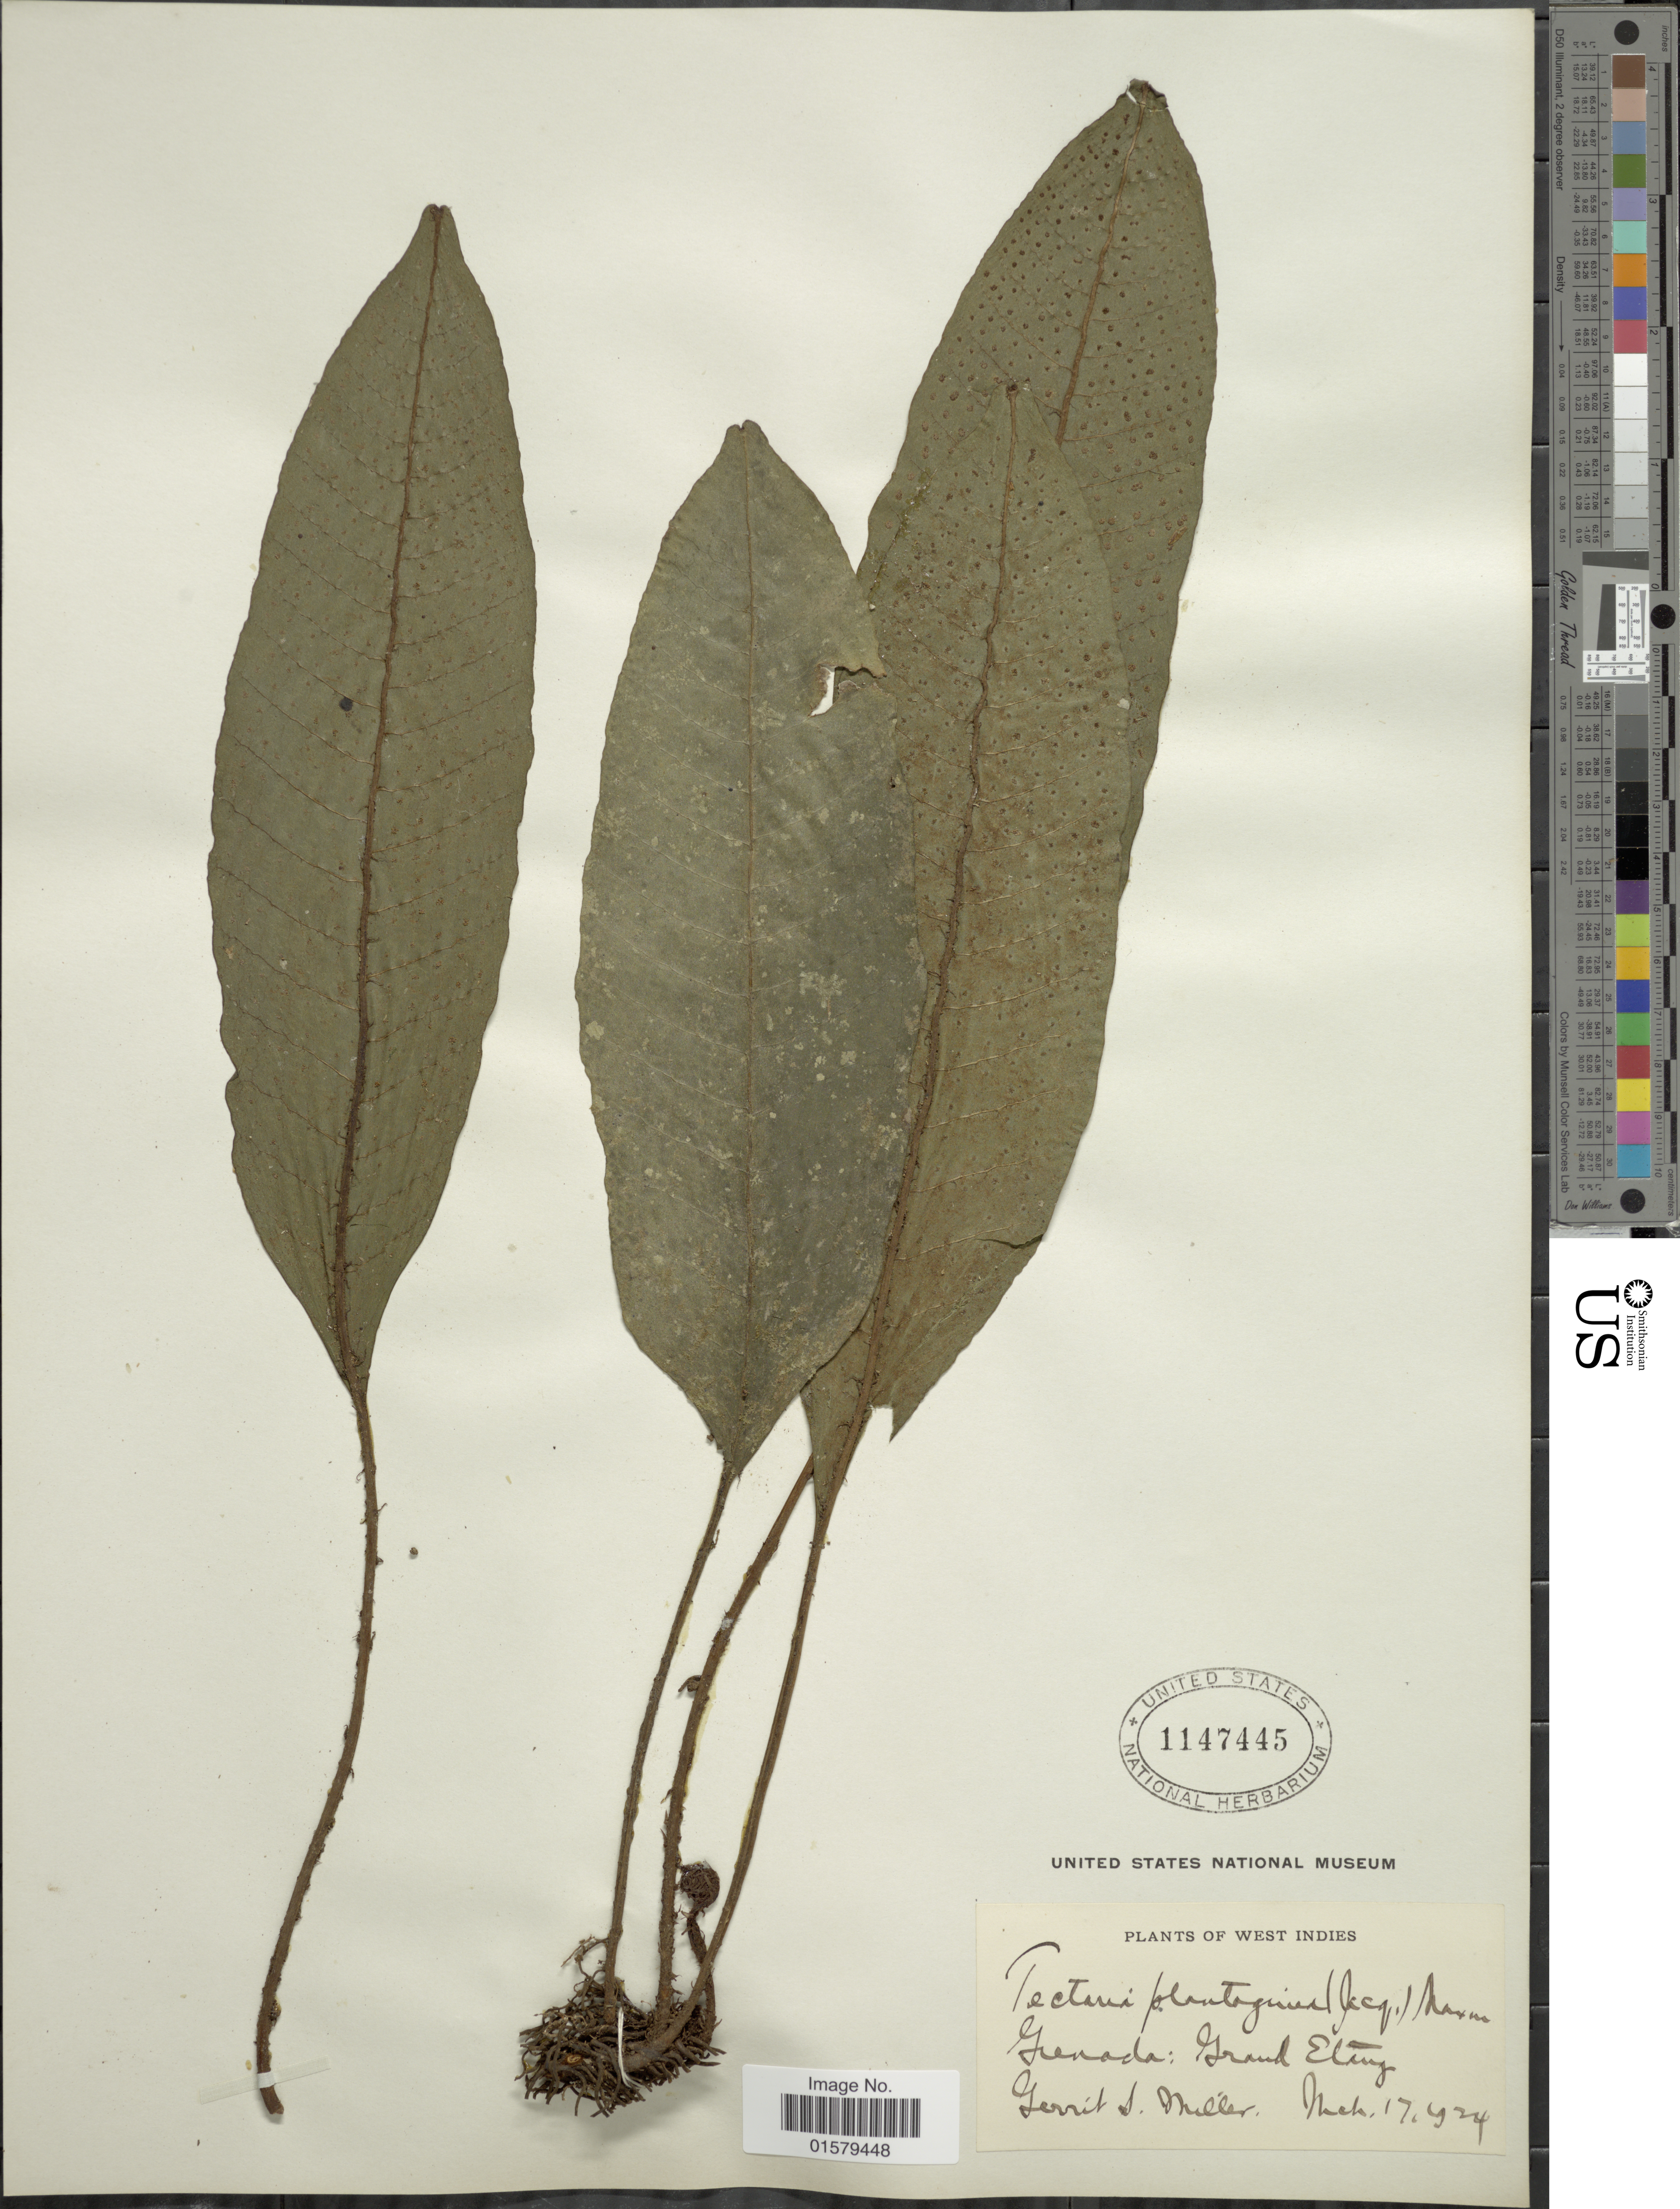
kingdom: Plantae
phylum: Tracheophyta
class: Polypodiopsida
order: Polypodiales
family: Tectariaceae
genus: Tectaria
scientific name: Tectaria plantaginea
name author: (Jacq.) Maxon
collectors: G. S. Miller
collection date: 1924-03-17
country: Grenada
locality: Grand Etang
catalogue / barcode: US 1147445